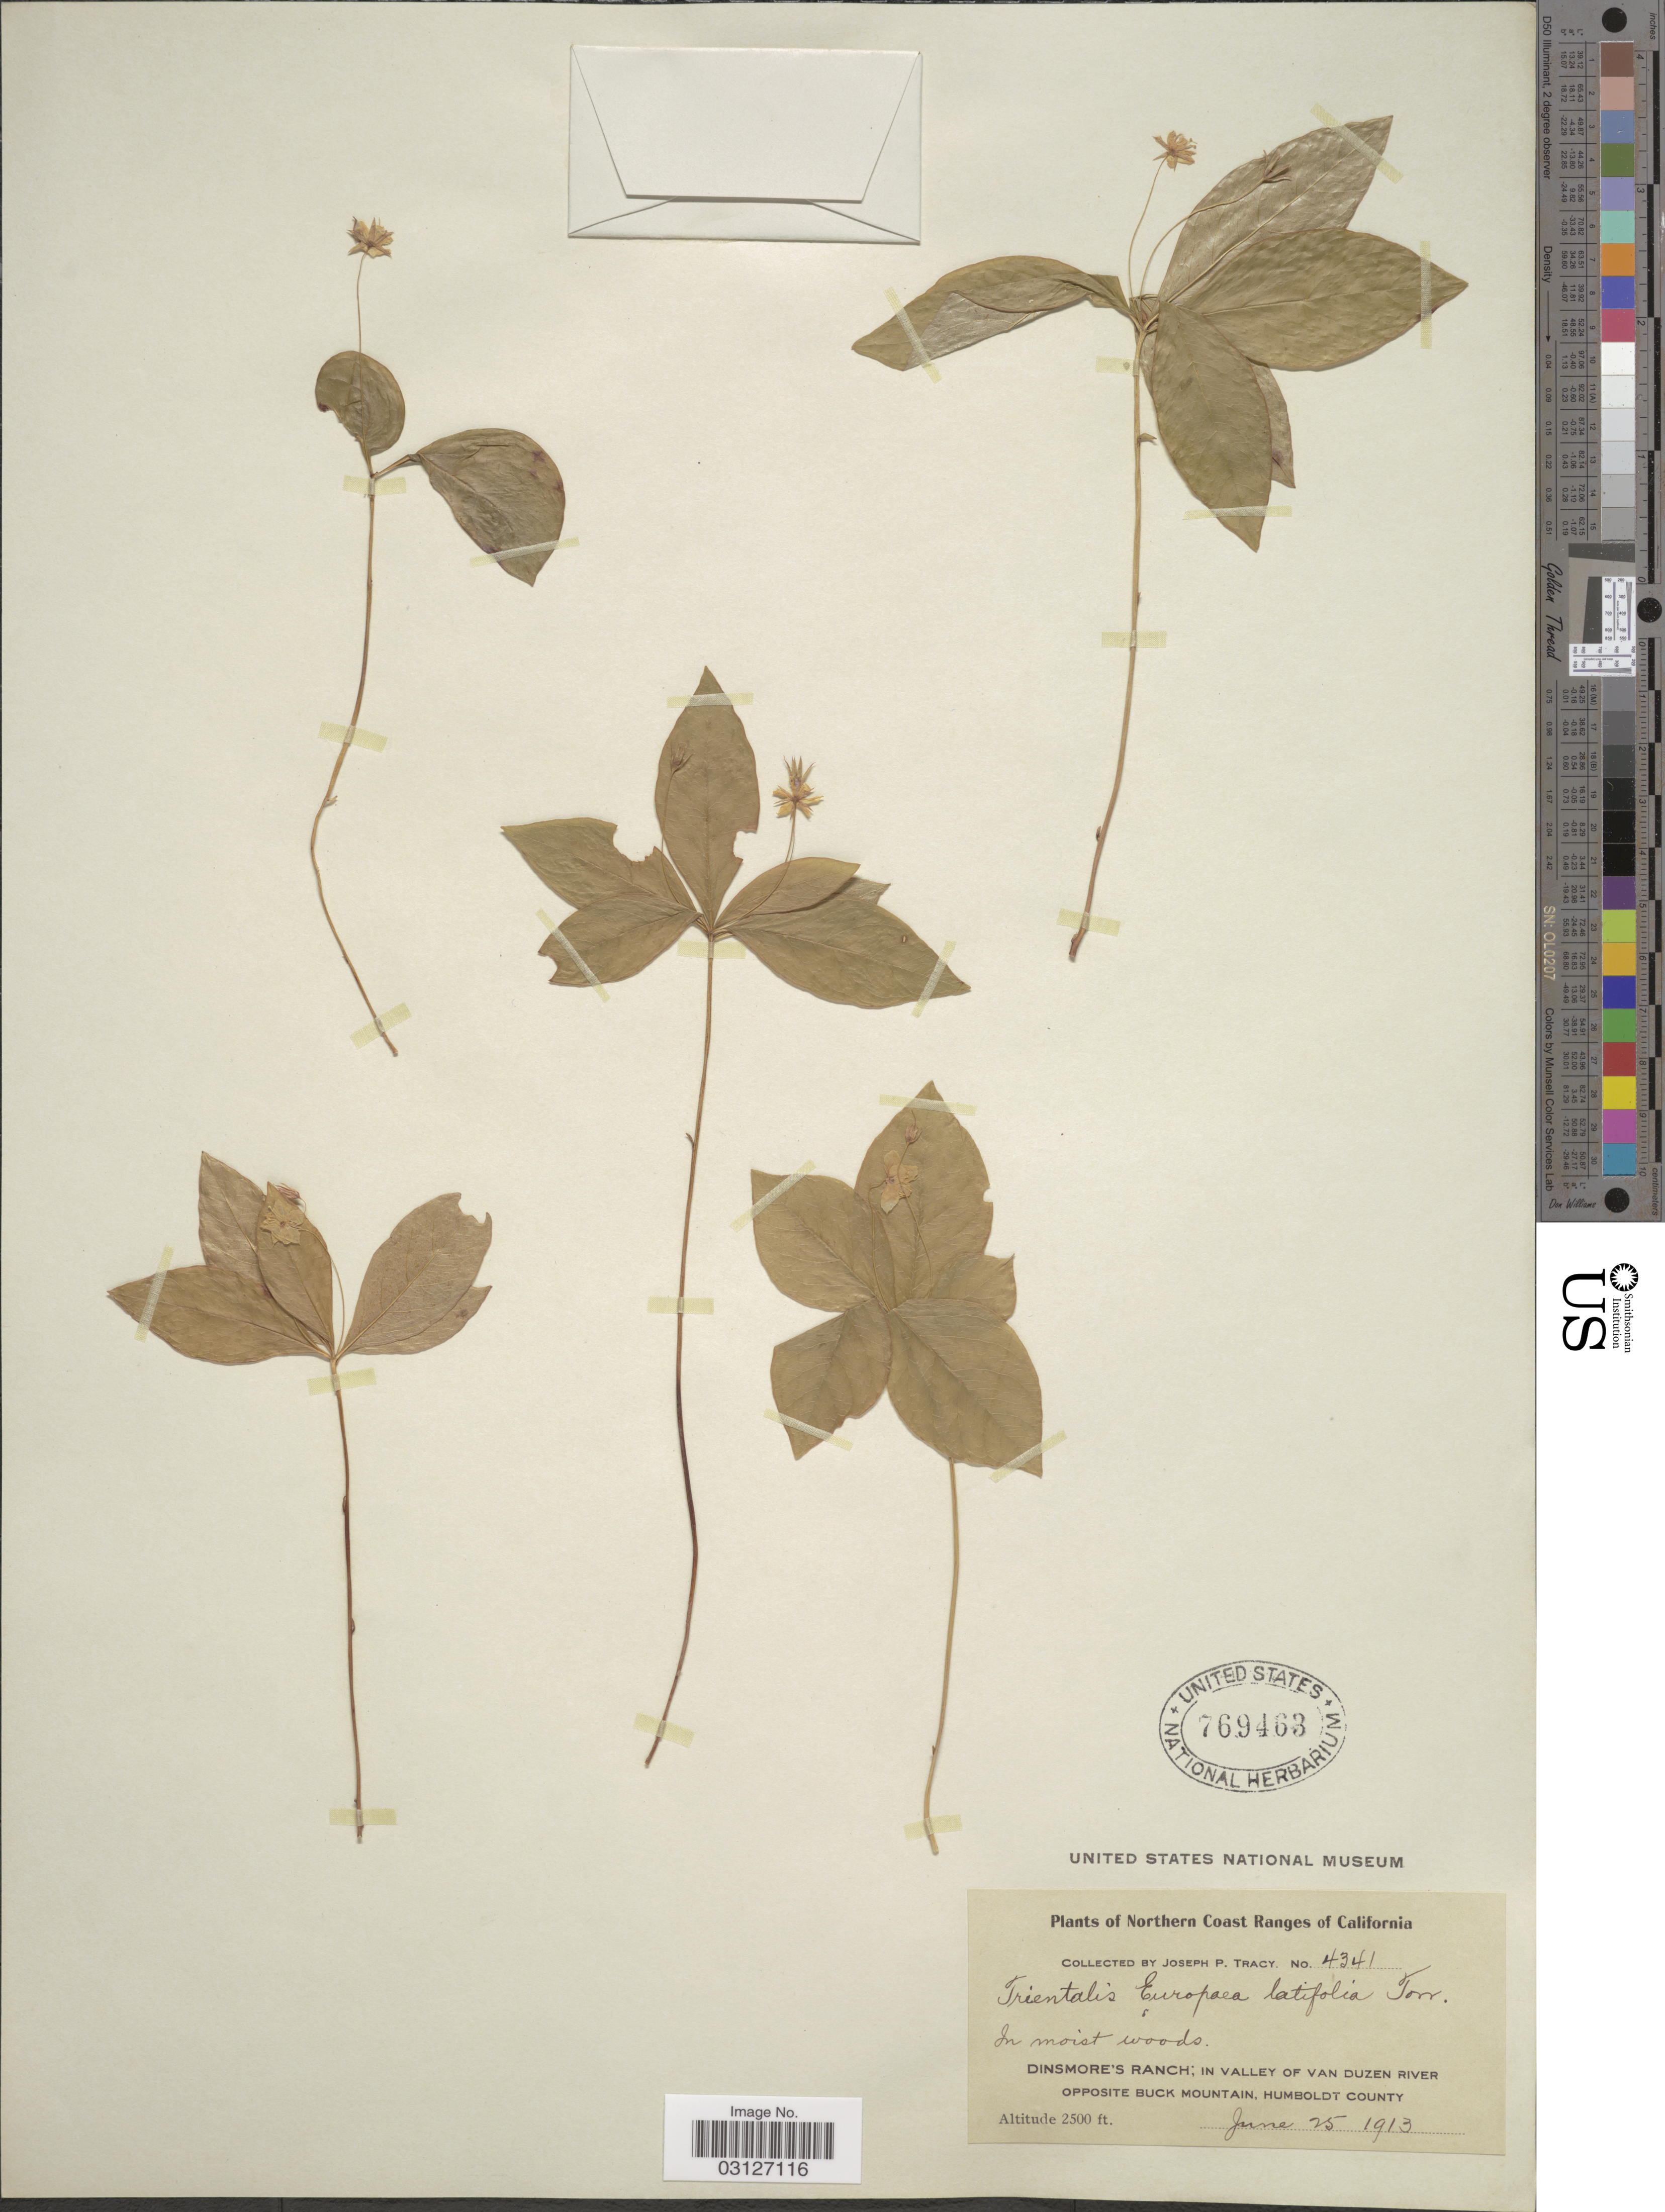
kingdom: Plantae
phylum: Tracheophyta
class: Magnoliopsida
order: Ericales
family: Primulaceae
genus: Trientalis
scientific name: Trientalis latifolia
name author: Hook.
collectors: J. Tracy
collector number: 4341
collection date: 1913-06-25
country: United States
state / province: California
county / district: Humboldt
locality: Northern Coast Ranges, Dinsmore's Ranch; in Valley of van Duzen River opposite Buck Mountain, Humboldt County.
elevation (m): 762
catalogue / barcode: US 769463